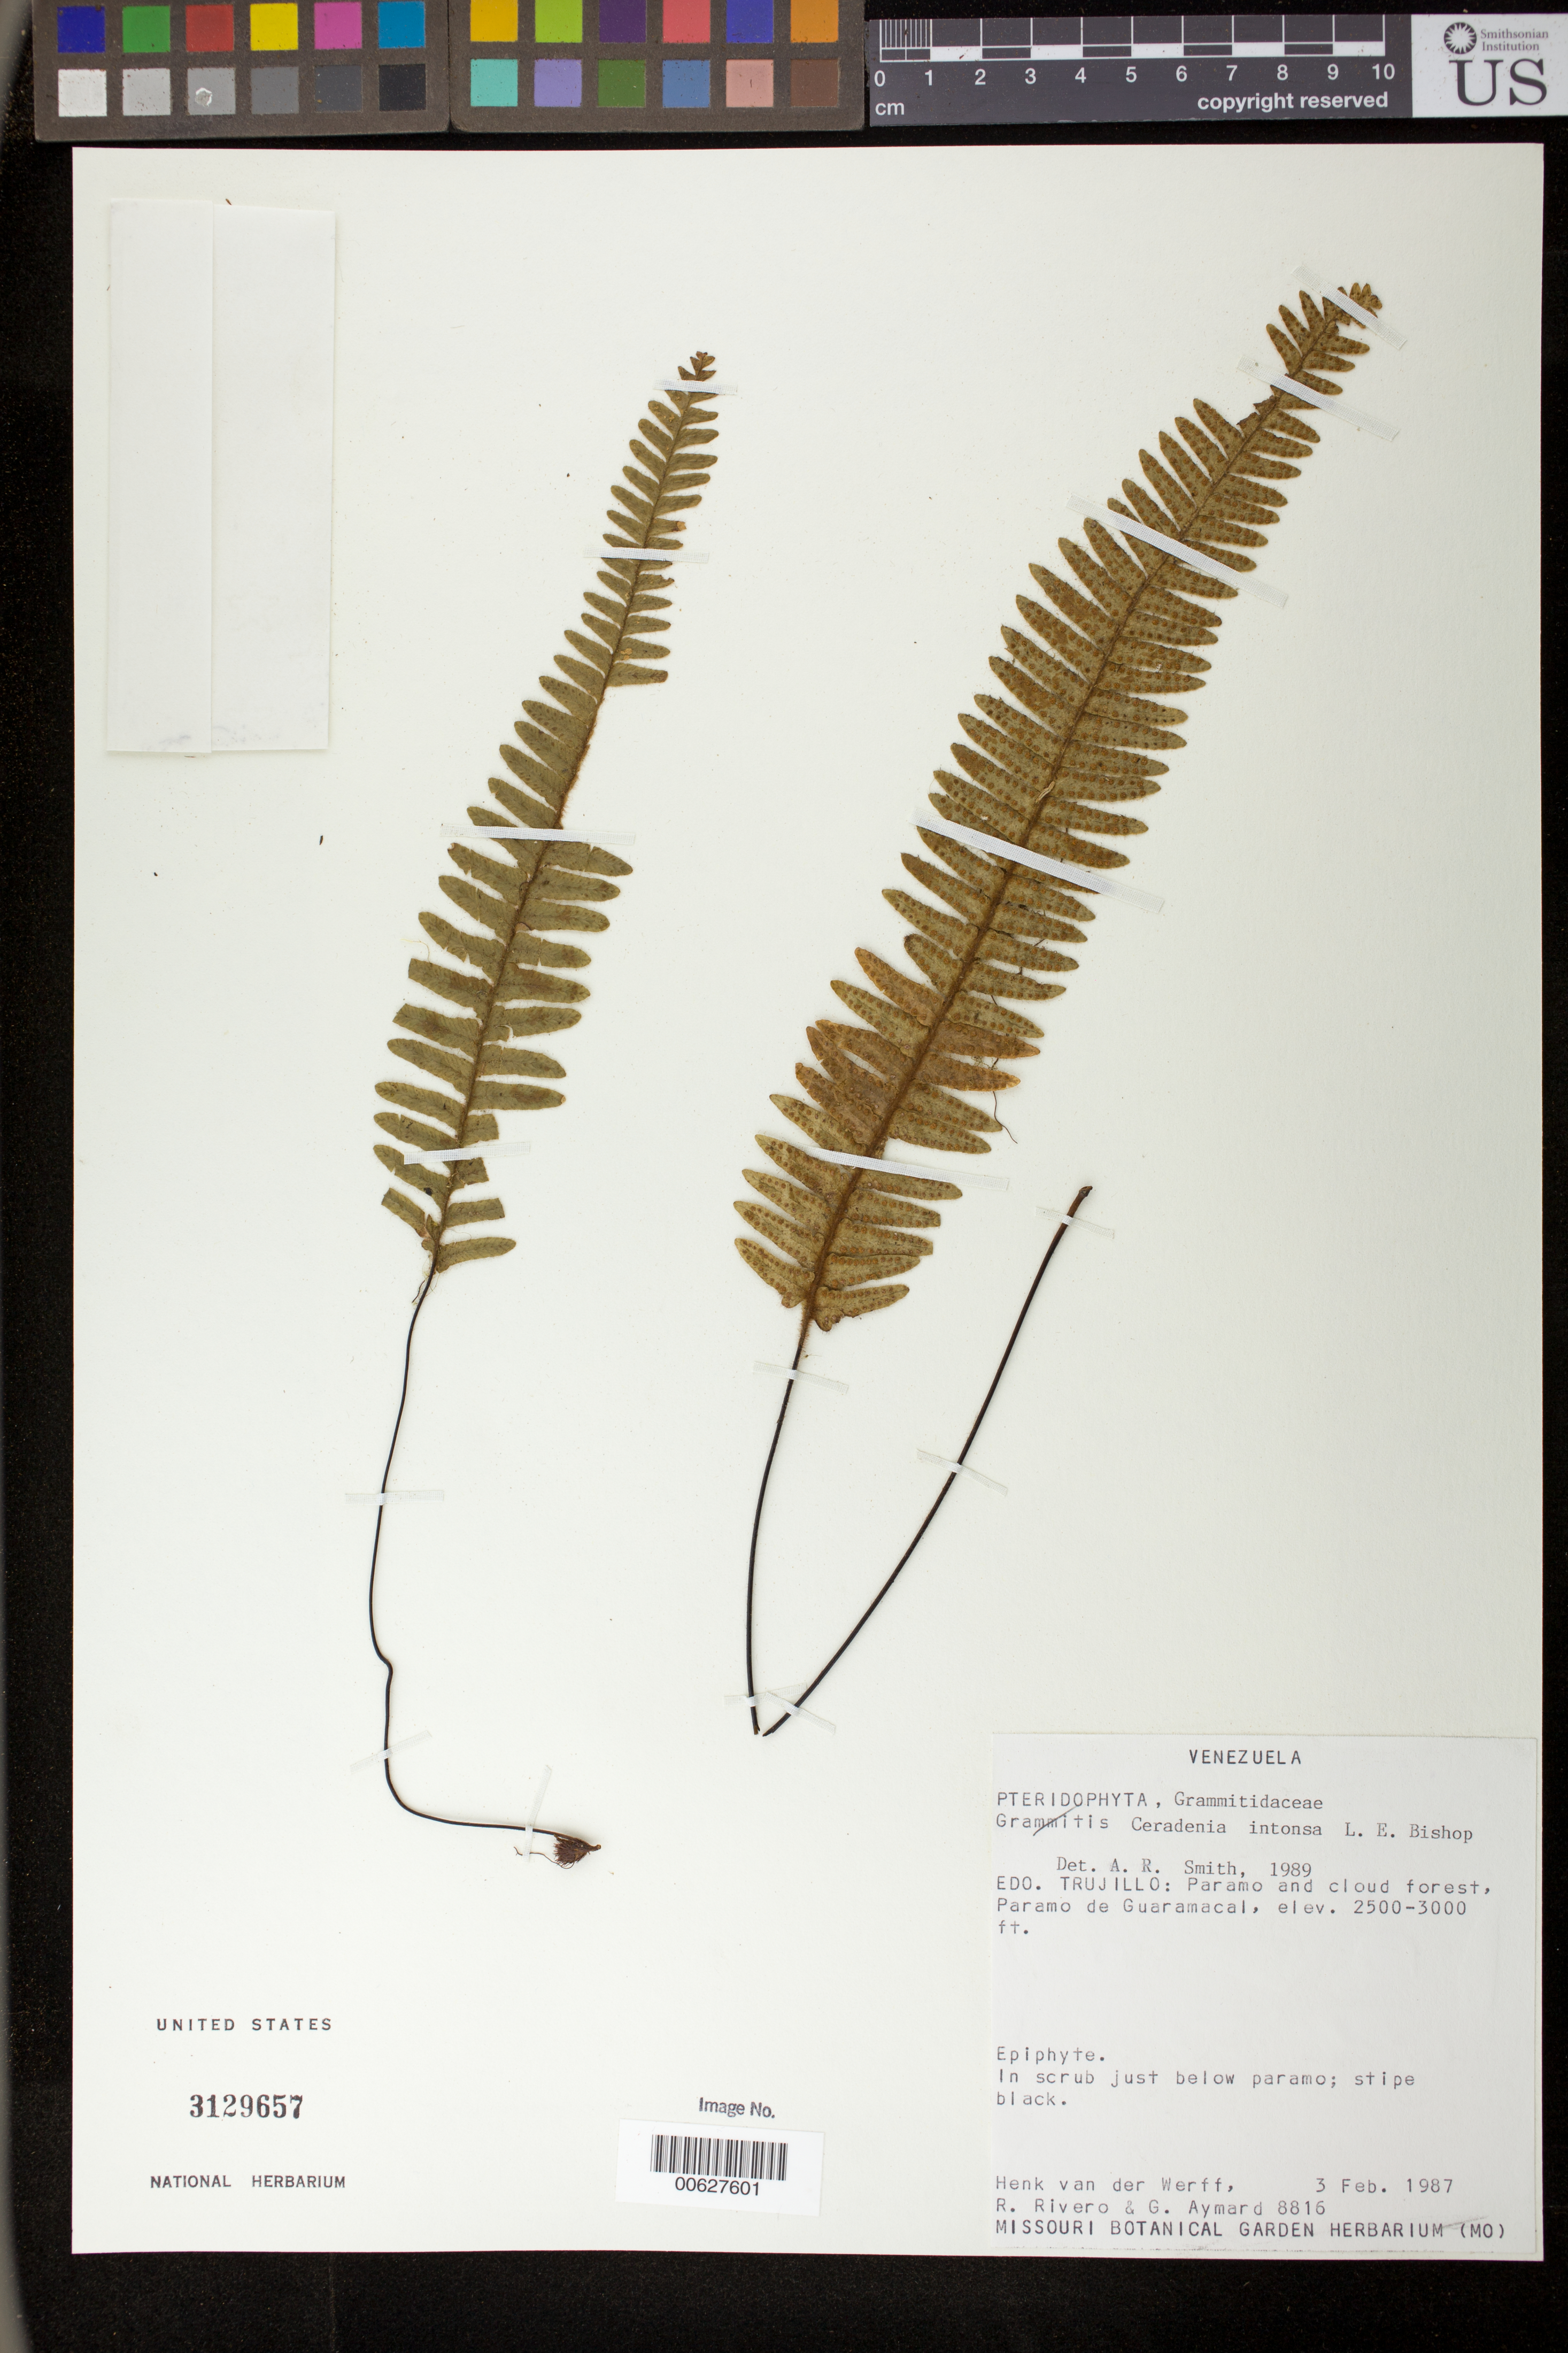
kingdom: Plantae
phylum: Tracheophyta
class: Polypodiopsida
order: Polypodiales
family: Polypodiaceae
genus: Ceradenia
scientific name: Ceradenia intonsa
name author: L.E. Bishop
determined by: Smith, Alan R., (UC)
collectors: H. van der Werff, R. Rivero & G. A. Aymard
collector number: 8816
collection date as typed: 03 Feb 1987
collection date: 1987-02-03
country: Venezuela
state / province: Trujillo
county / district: Boconó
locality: Paramo de Guaramacal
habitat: Paramo and cloud forest. In scrub just below páramo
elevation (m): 2500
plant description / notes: MO, PORT, UC, US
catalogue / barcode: US 3129657